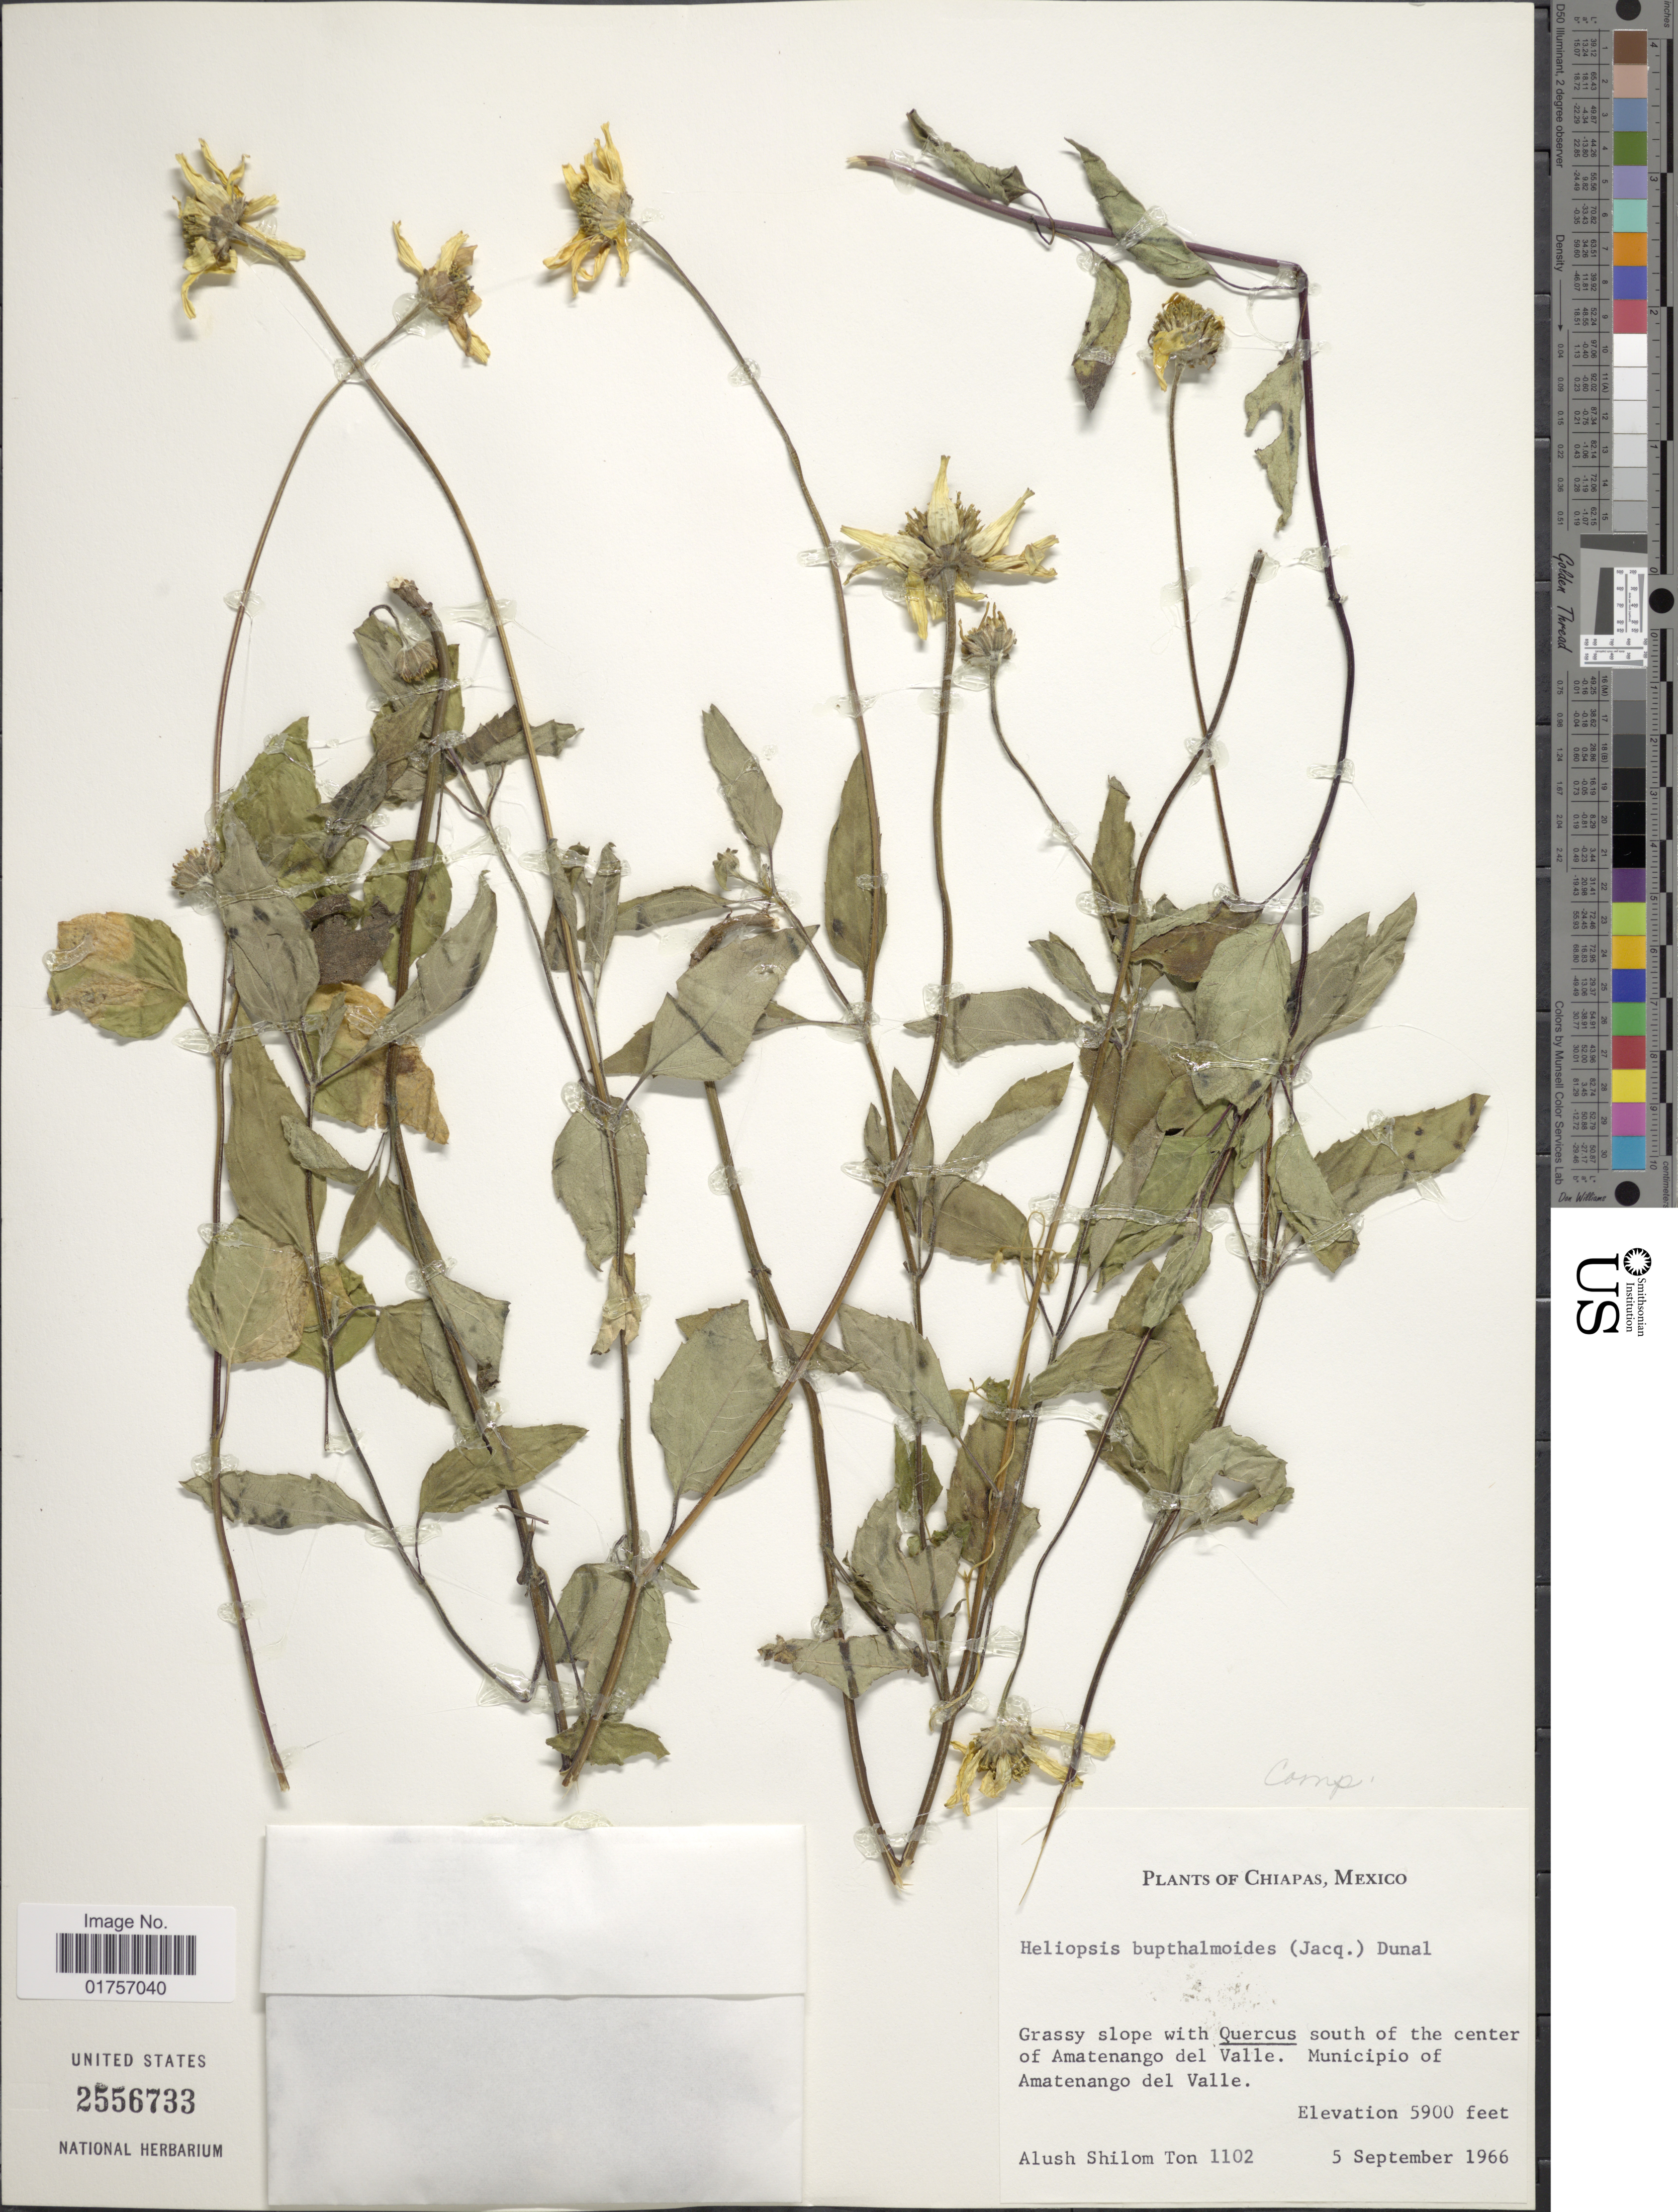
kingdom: Plantae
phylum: Tracheophyta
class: Magnoliopsida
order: Asterales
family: Asteraceae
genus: Heliopsis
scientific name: Heliopsis buphthalmoides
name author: (Jacq.) Dunal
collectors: A. S. Ton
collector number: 1102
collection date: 1966-09-05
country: Mexico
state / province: Chiapas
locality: South of the center of Amatenango del Valle. Municipio of Amatenango del Valle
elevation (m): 1798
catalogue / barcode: US 2556733